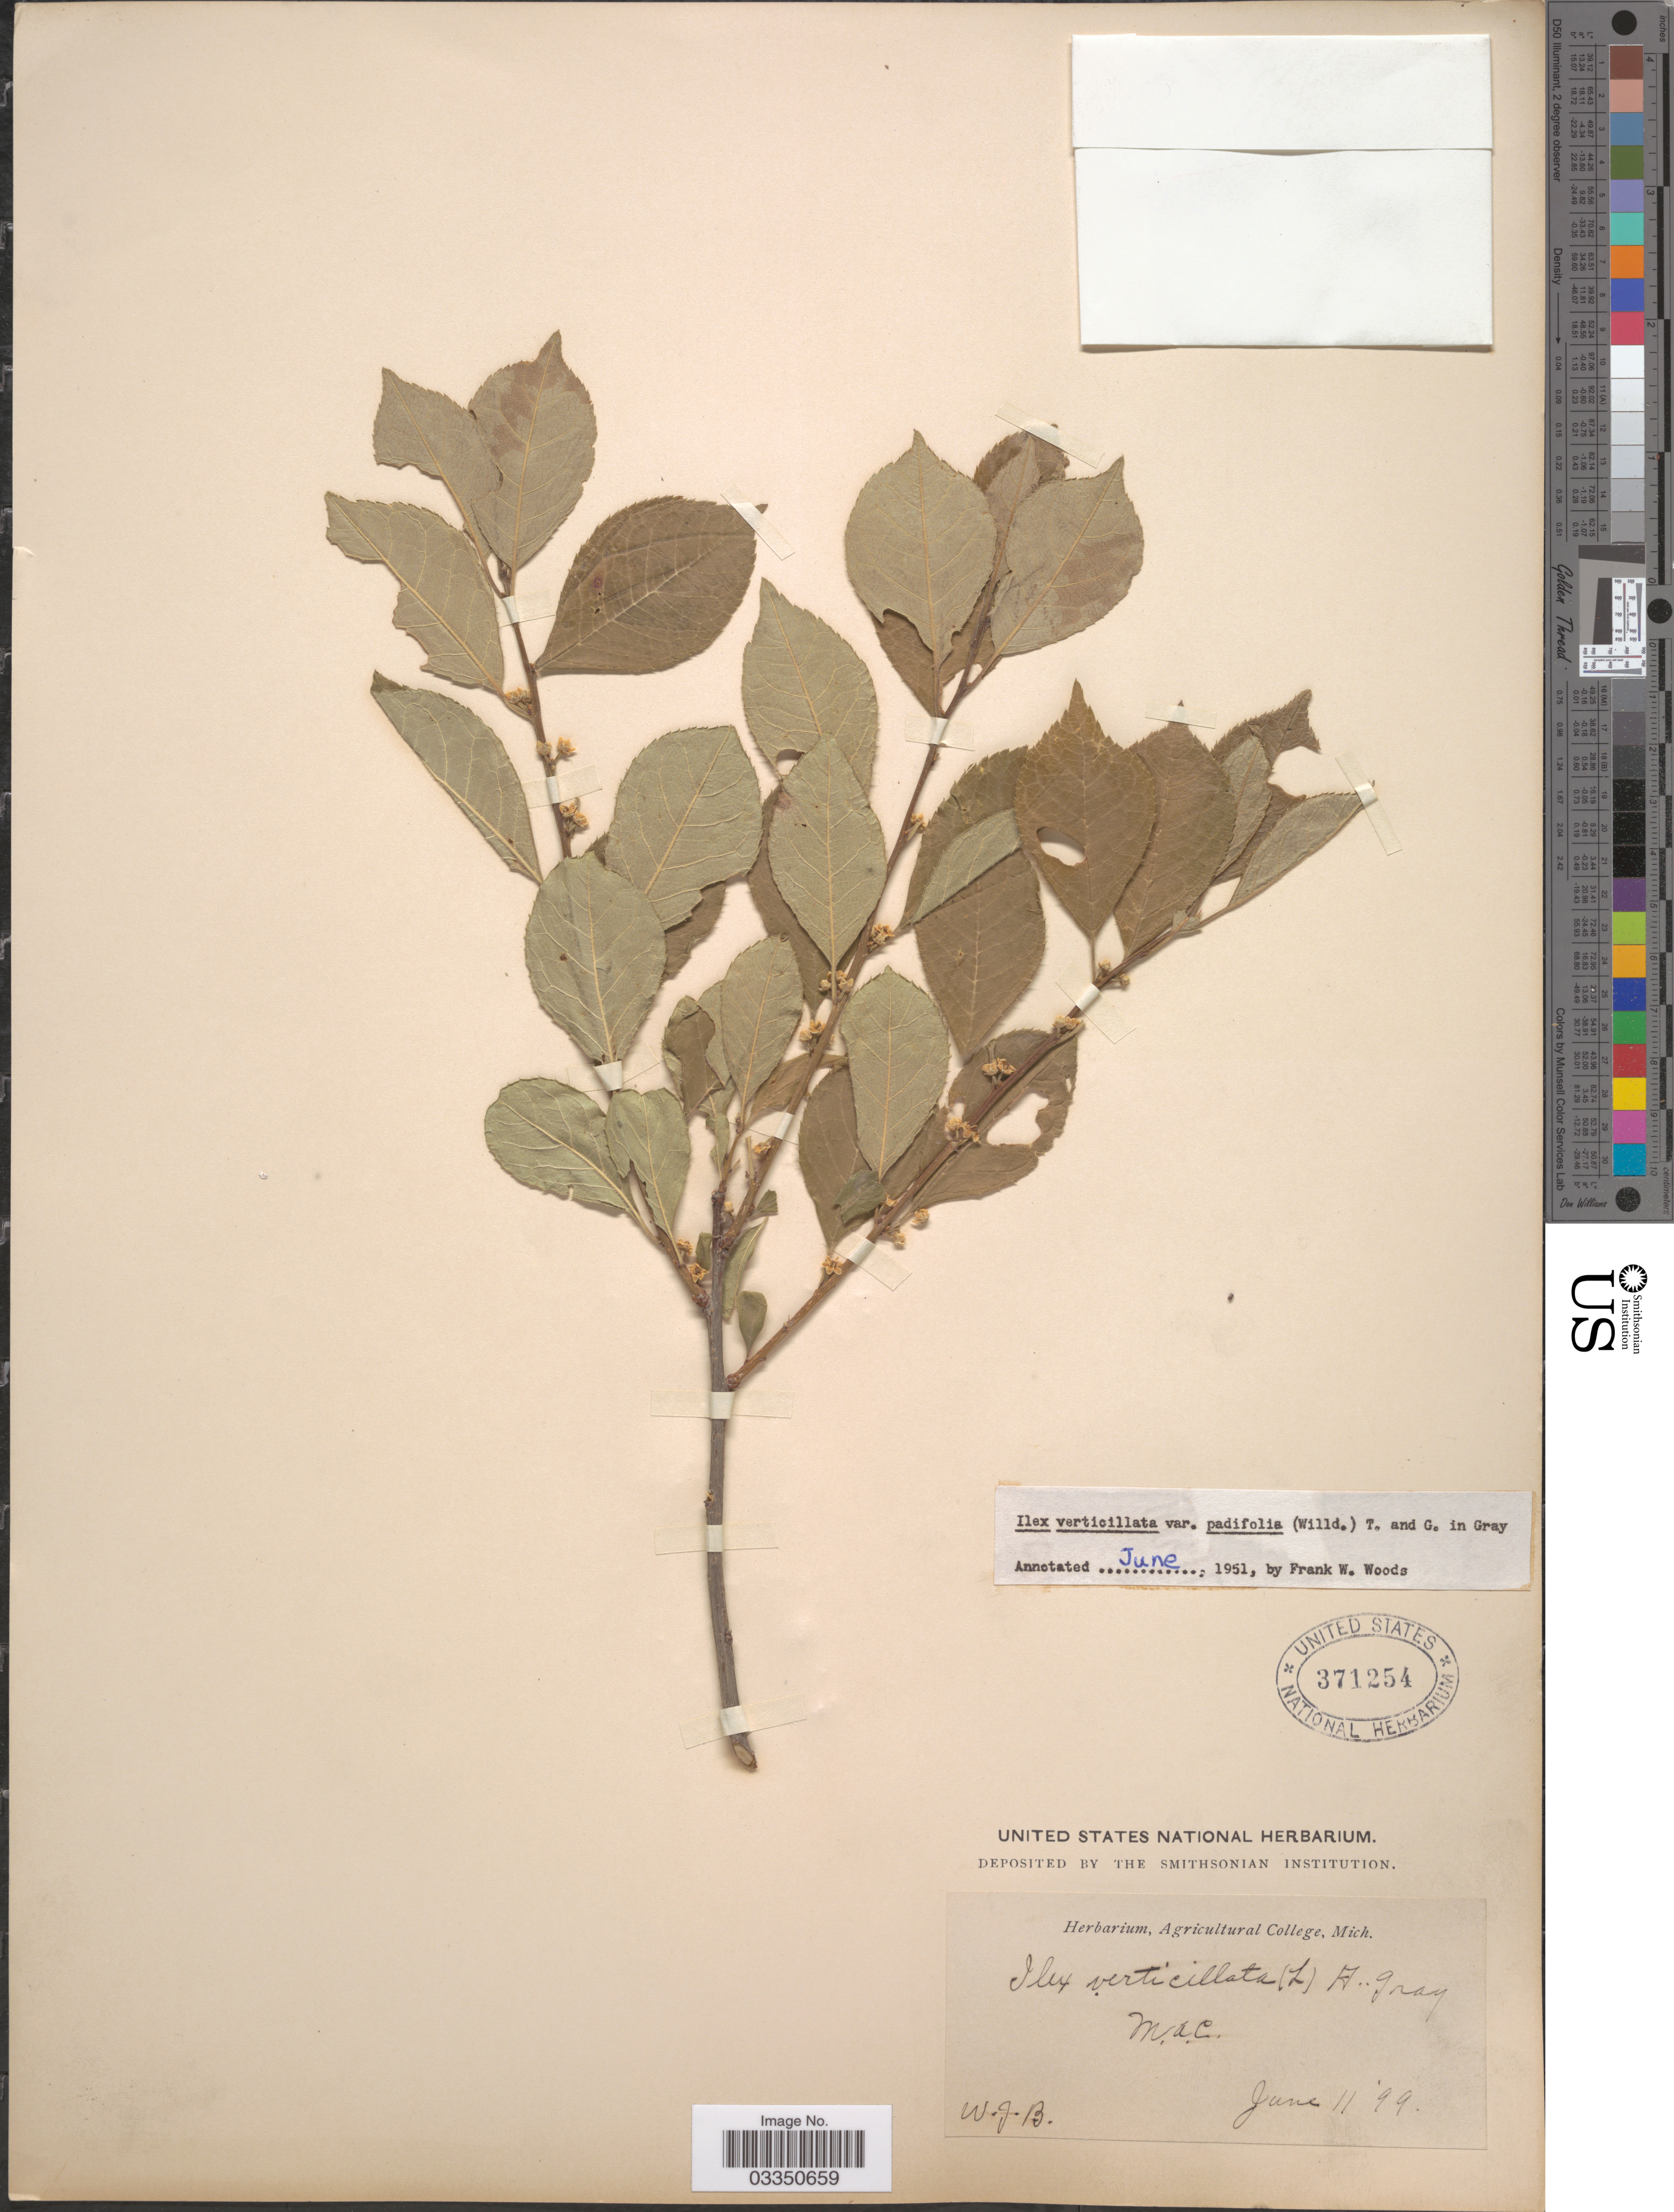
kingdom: Plantae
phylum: Tracheophyta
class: Magnoliopsida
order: Aquifoliales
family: Aquifoliaceae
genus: Ilex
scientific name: Ilex verticillata var. padifolia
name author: (Willd.) Torr. & A. Gray ex S. Watson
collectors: W.J.B.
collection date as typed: Transcribed d/m/y: 11/6/99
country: United States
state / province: Michigan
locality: M.A.C.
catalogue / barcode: US 371254